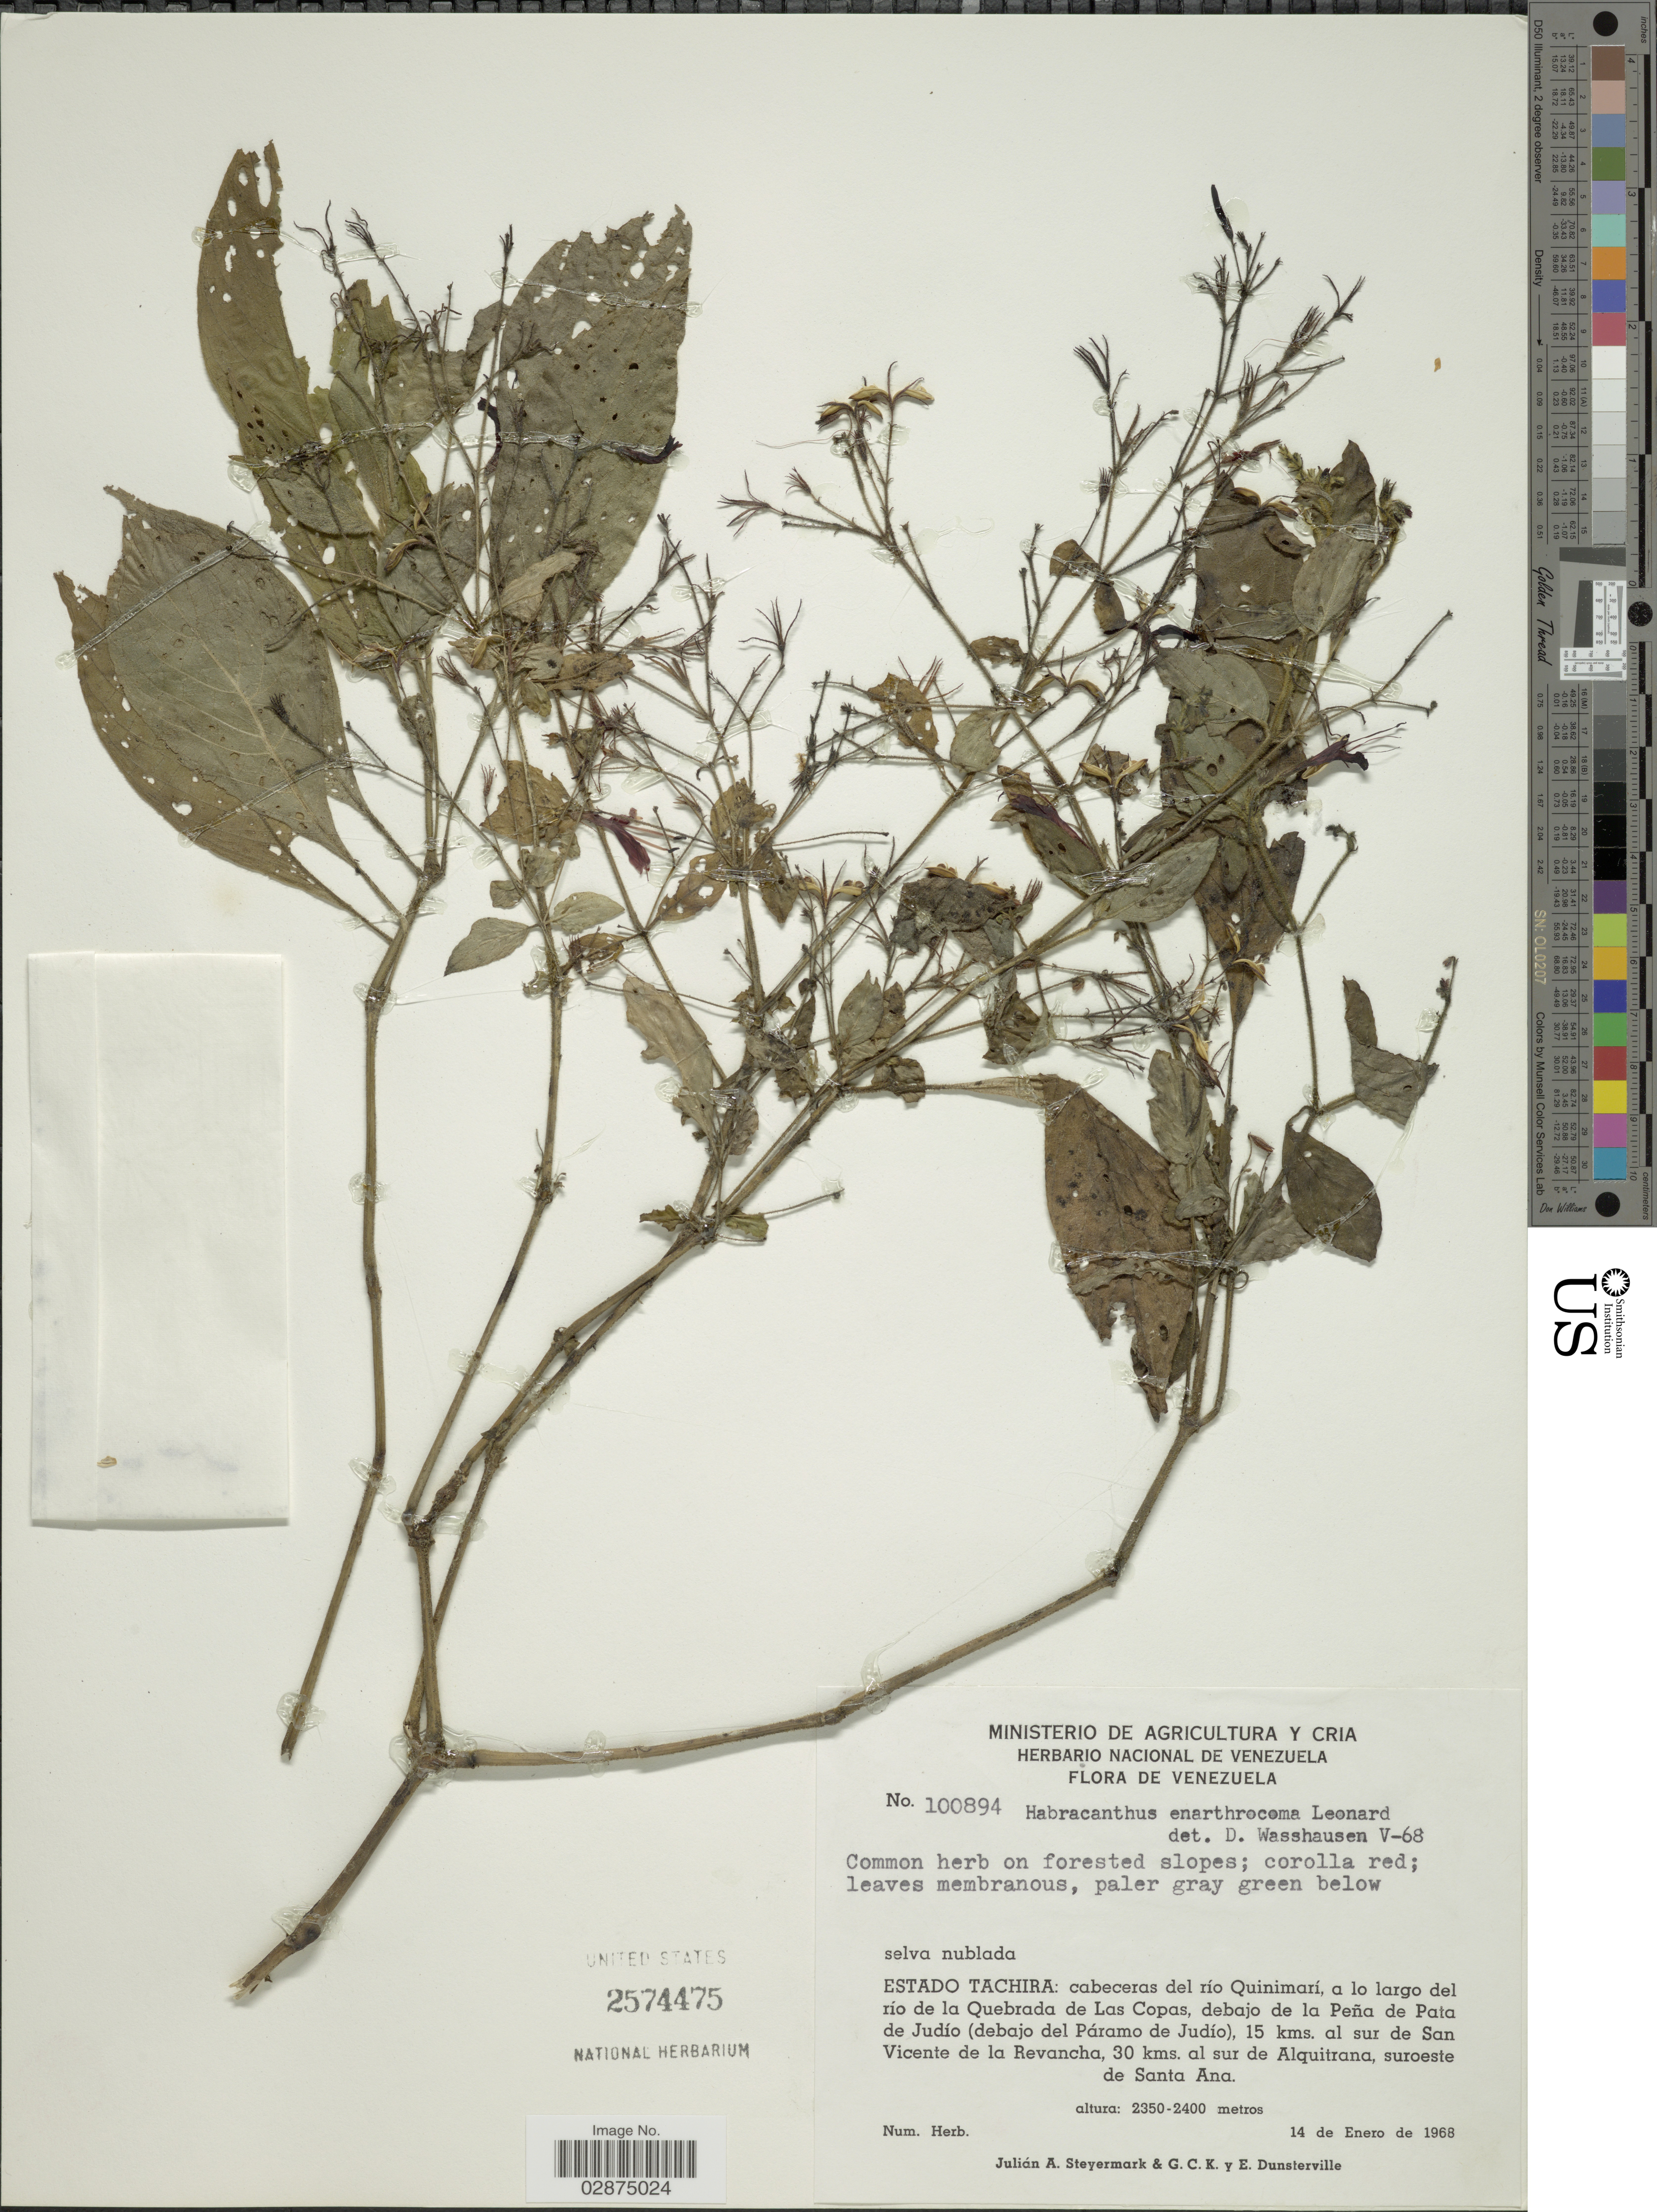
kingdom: Plantae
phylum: Tracheophyta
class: Magnoliopsida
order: Lamiales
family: Acanthaceae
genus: Habracanthus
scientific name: Habracanthus enarthrocoma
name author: Leonard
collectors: J. Steyermark, G. C. K. Dunsterville & E. Dunsterville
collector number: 100894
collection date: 1968-01-14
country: Venezuela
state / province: Tachira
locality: Estado Tachira: cabeceras del río Quinimarí, a lo largo del río de la Quebrada de Las Copas, debajo de la Peña de Pata de Judío (debajo del Páramo de Judío), 15 kms. al sur de San Vicente de la Revancha, 30 kms. al sur de Alquitrana, suroeste de Santa Ana.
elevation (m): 2350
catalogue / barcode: US 2574475